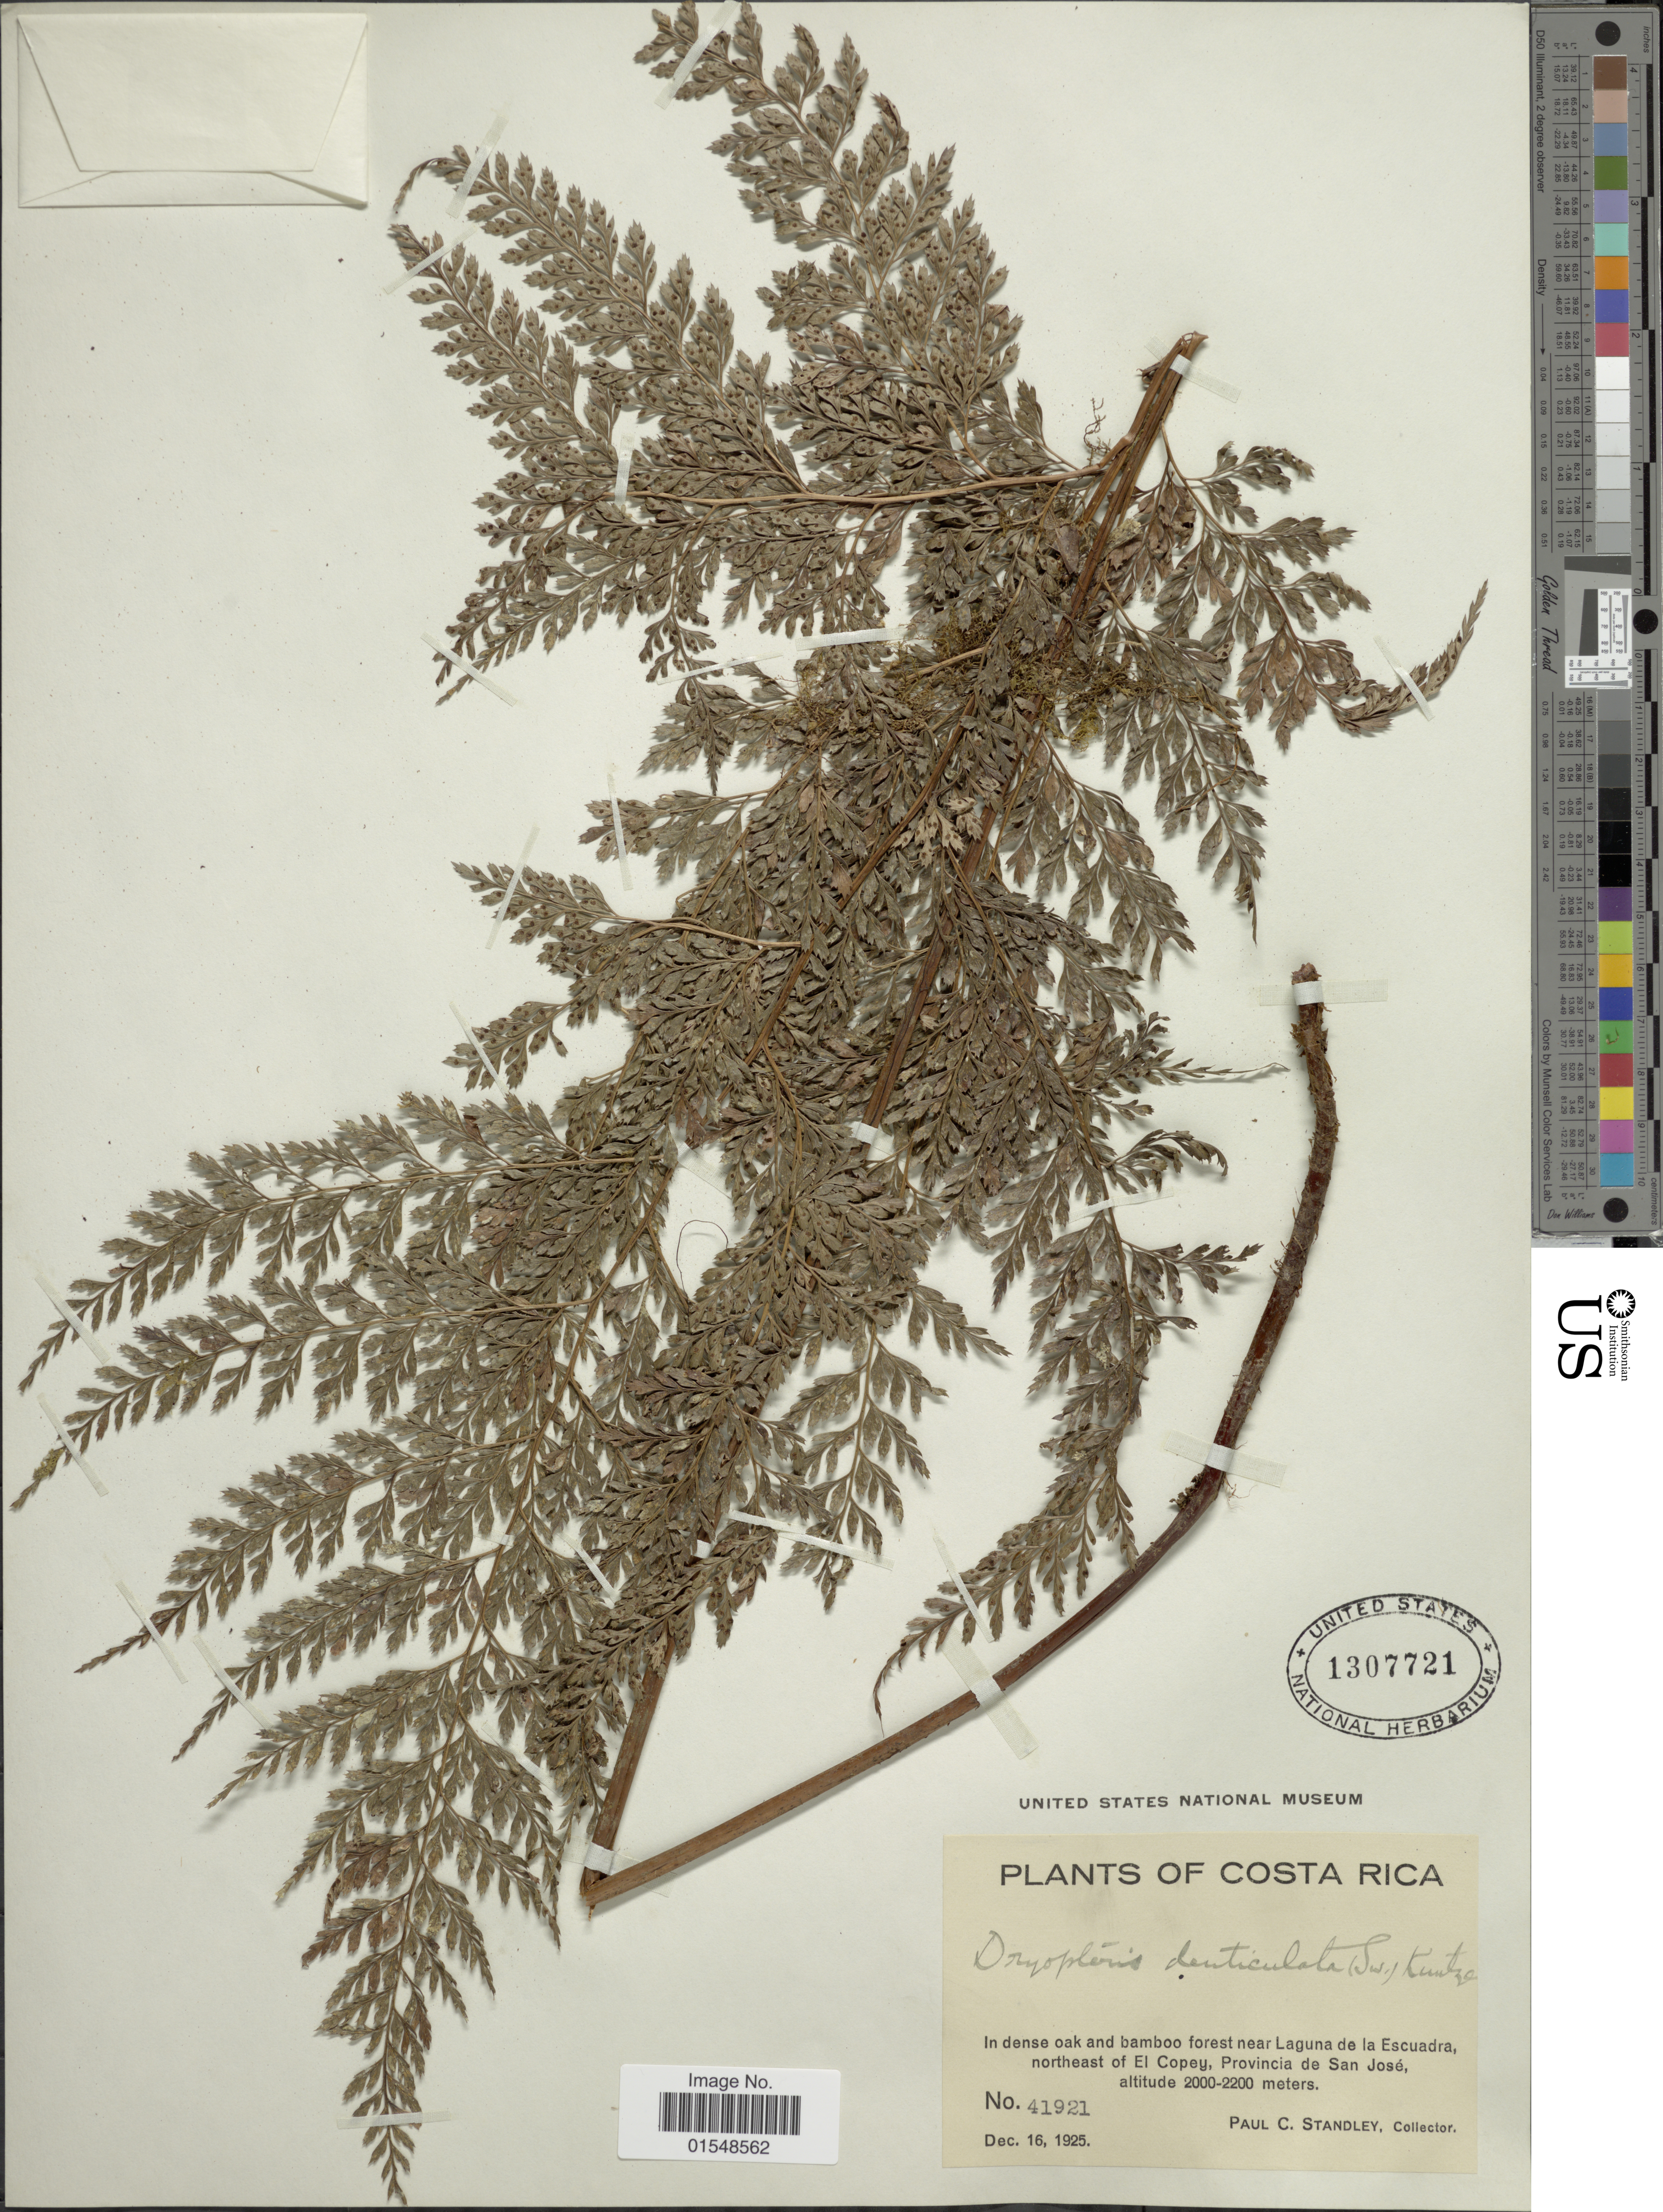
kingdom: Plantae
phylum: Tracheophyta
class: Polypodiopsida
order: Polypodiales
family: Dryopteridaceae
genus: Arachniodes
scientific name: Arachniodes denticulata var. barbensis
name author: (C. Chr.) Lellinger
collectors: P. C. Standley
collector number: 41921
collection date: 1925-12-16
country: Costa Rica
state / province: San José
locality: In dense oak and bamboo forest near Laguna de la Escuadra, northeast of El Copey,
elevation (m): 2000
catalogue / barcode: US 1307721